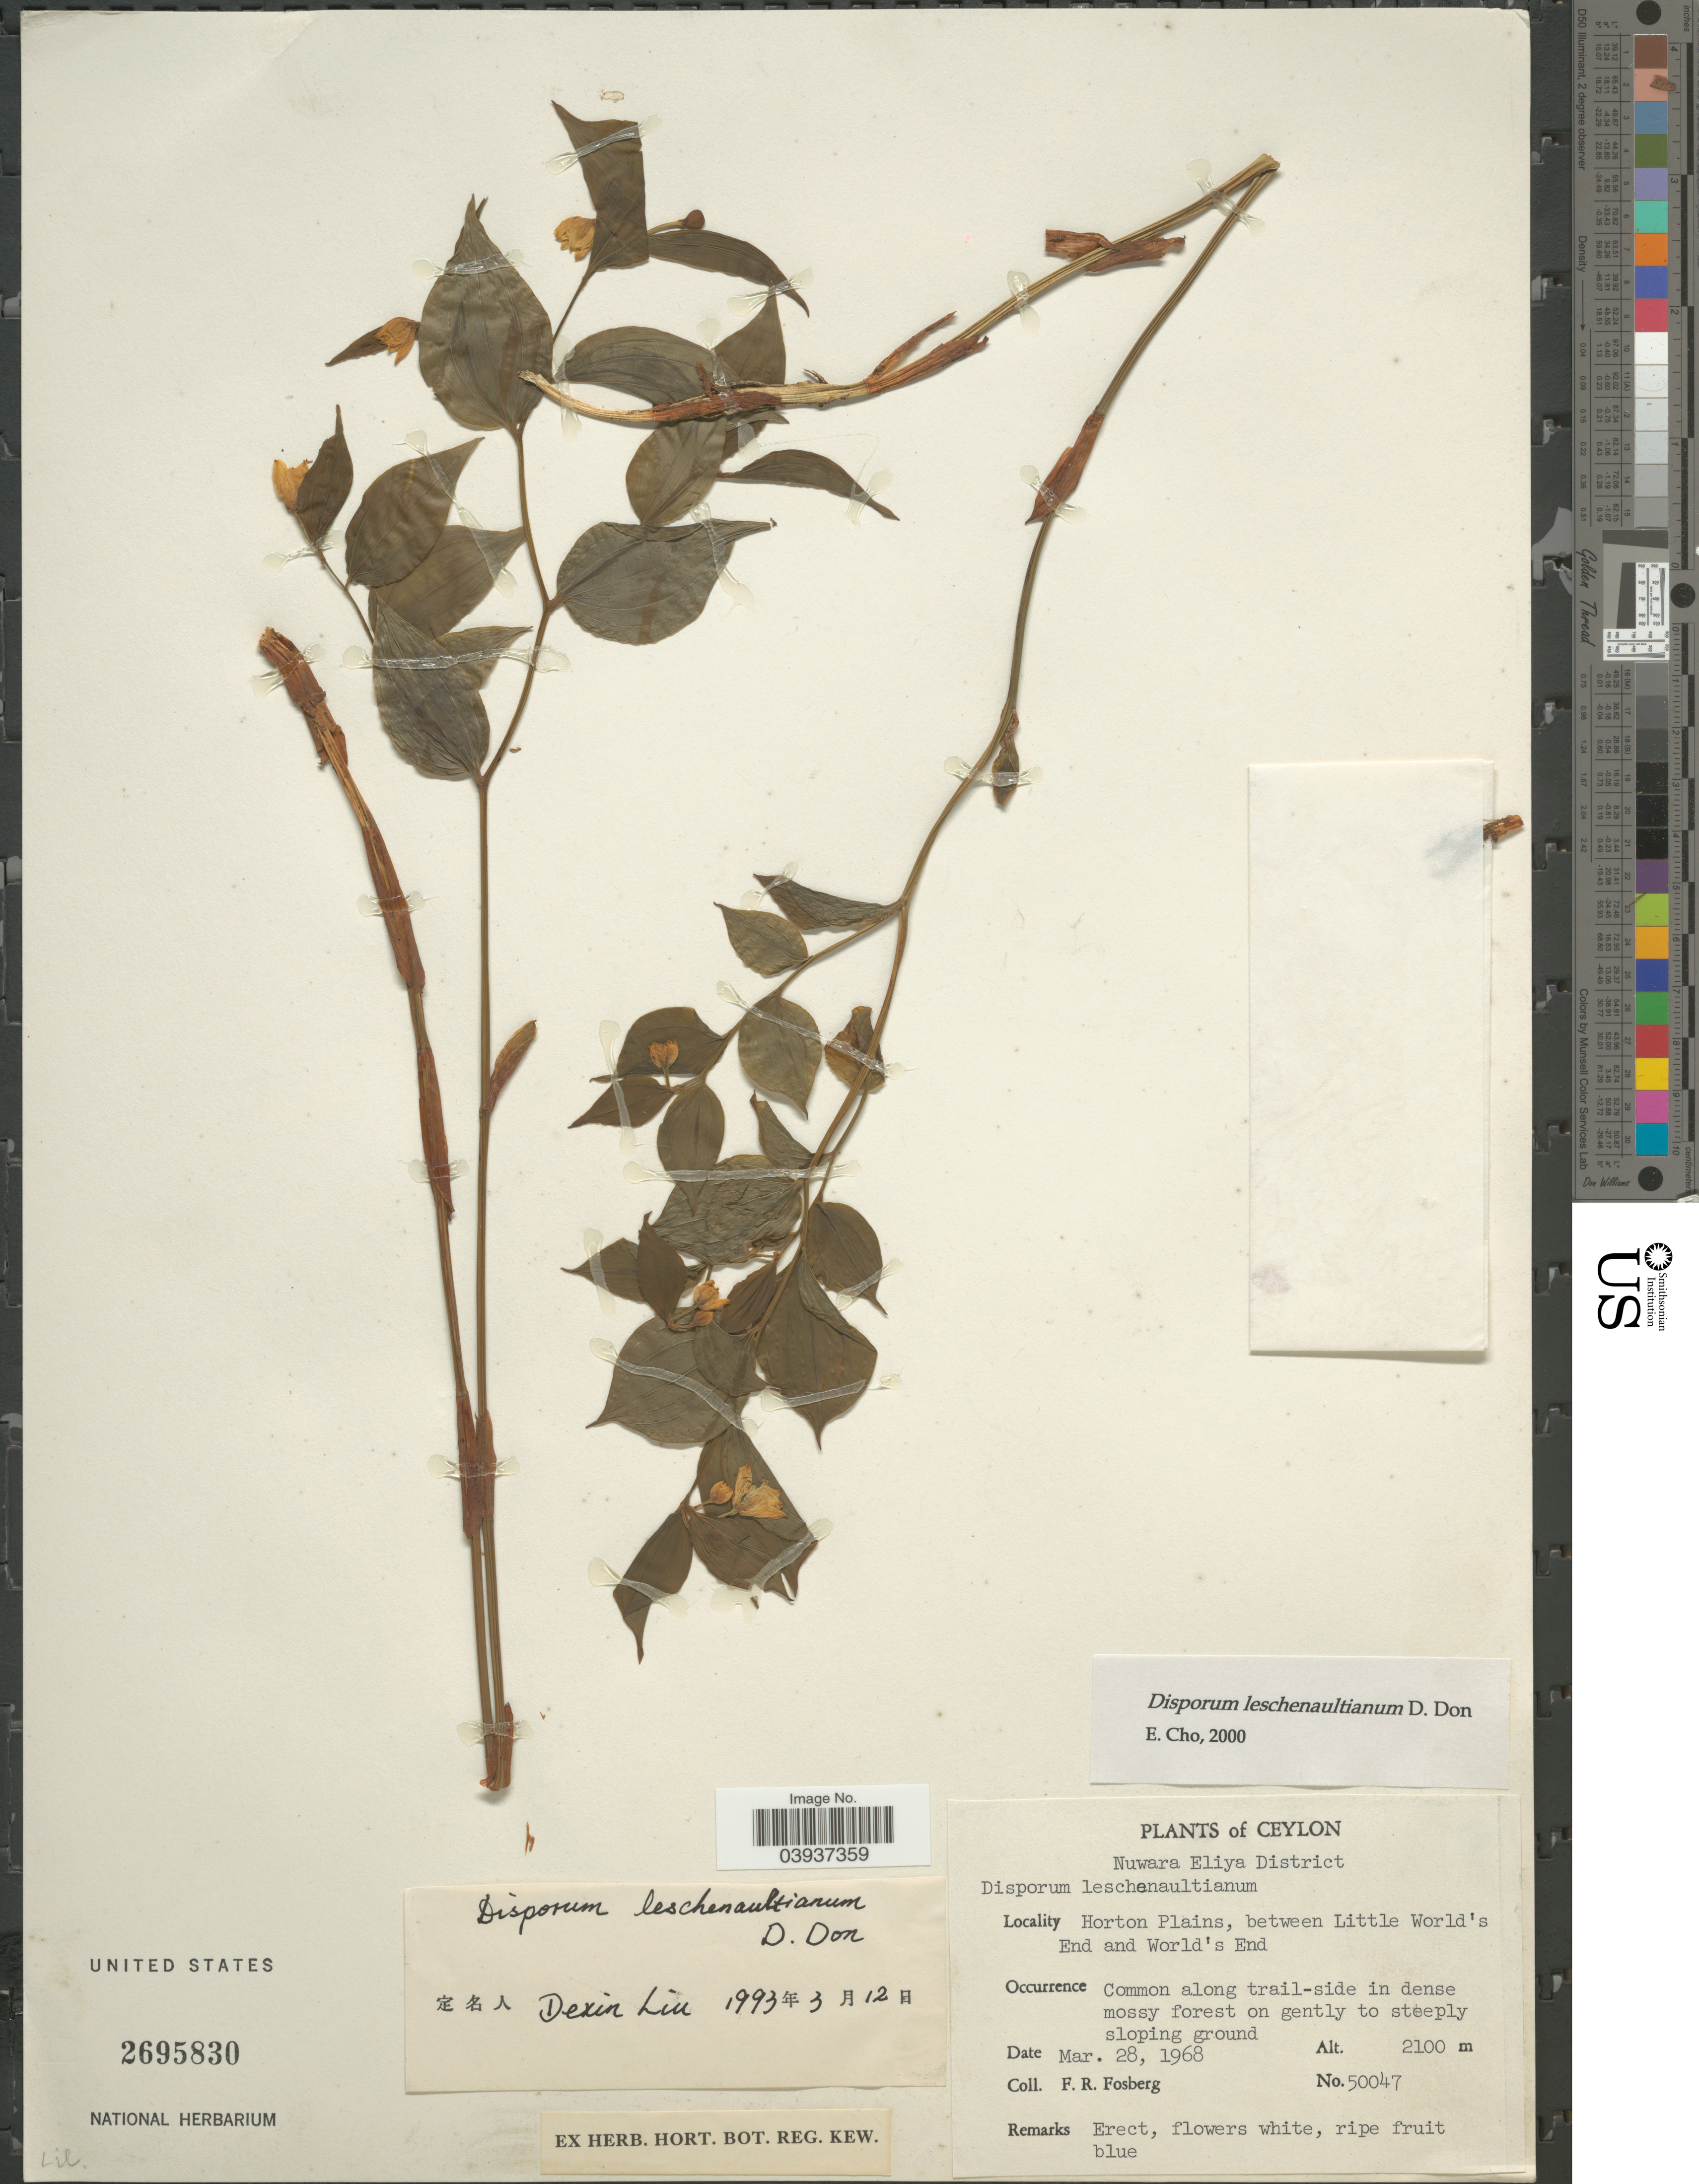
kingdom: Plantae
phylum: Tracheophyta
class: Liliopsida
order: Liliales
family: Colchicaceae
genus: Disporum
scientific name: Disporum cantoniense var. cantoniense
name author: (Lour.) Merr.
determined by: Strong, Mark T., (BOT), Smithsonian Institution - National Museum of Natural History (UNITED STATES)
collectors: F. R. Fosberg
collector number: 50047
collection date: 1968-03-28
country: Sri Lanka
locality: Ceylon. Nuwara Eliya District. Horton Plains, between Little World's End and World's End. Along trail-side in dense mossy forest.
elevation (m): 2100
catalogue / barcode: US 2695830